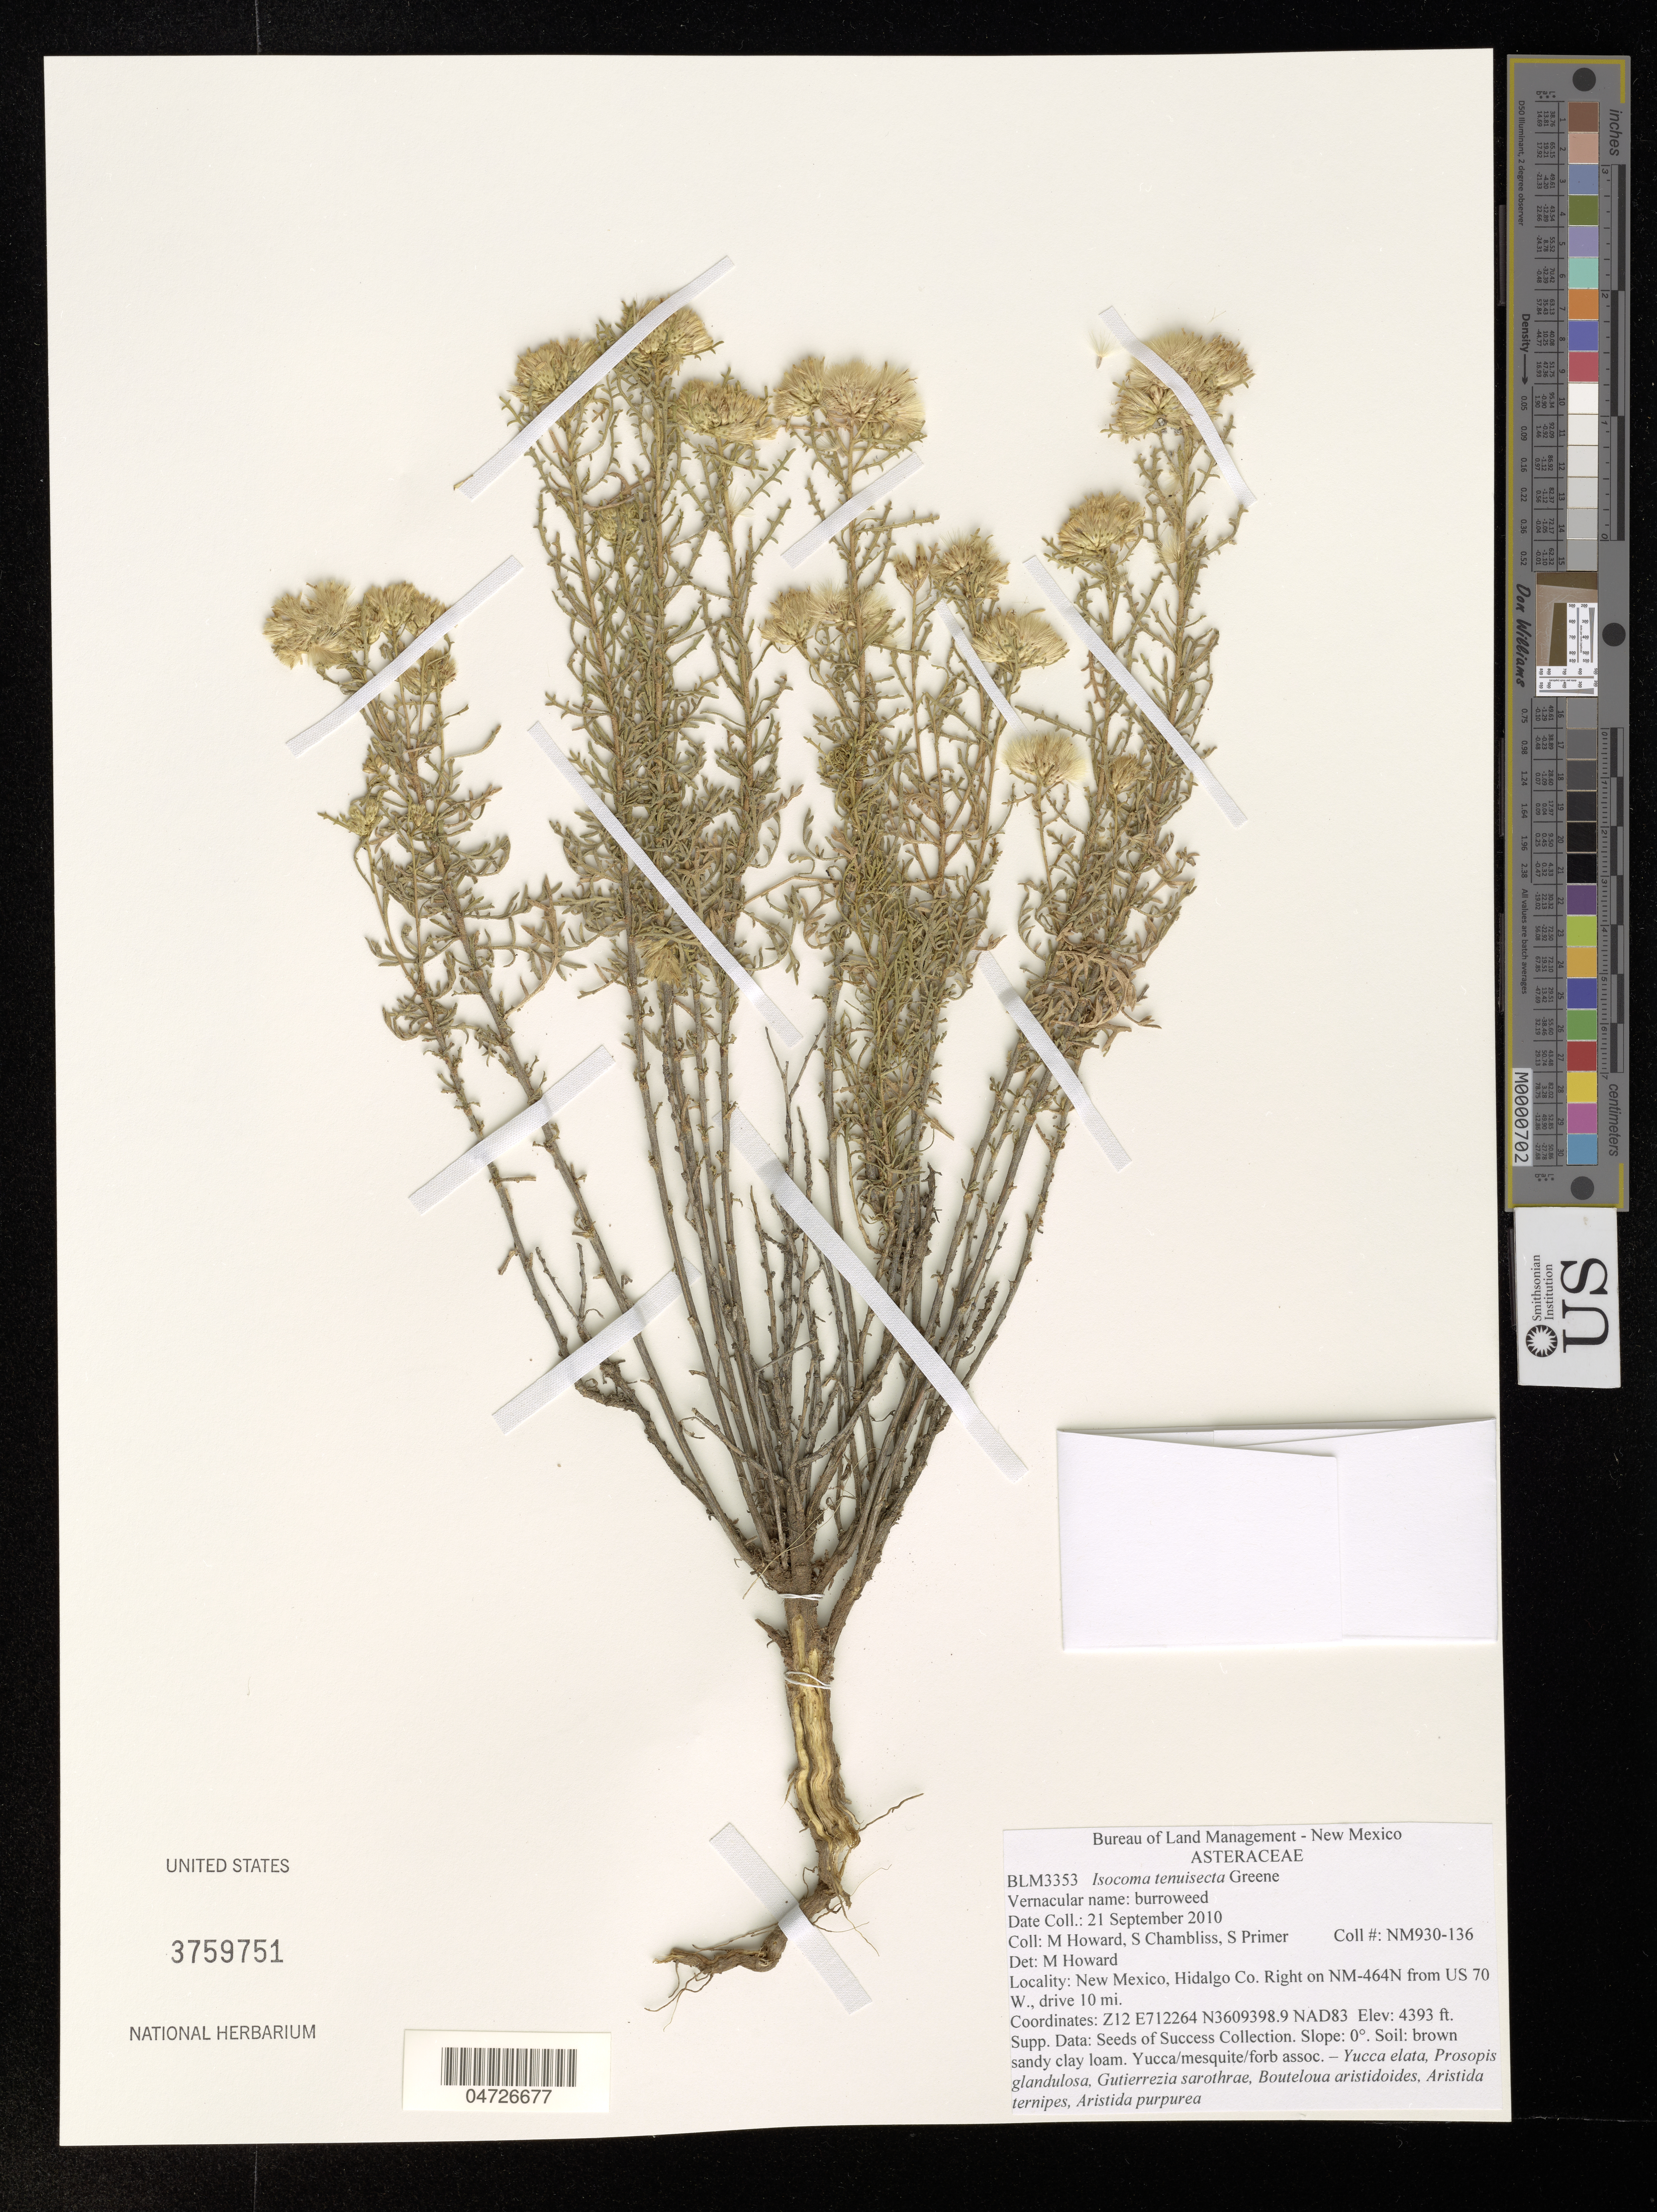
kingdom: Plantae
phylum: Tracheophyta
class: Magnoliopsida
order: Asterales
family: Asteraceae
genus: Isocoma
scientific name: Isocoma tenuisecta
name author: Greene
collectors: M. Howard, S. Chambliss & S. Primer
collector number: NM930-136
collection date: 2010-09-21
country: United States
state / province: New Mexico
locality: Hidalgo Co. Right on NM-464N from US 70 W., drive 10 mi.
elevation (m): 1339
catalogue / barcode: US 3759751